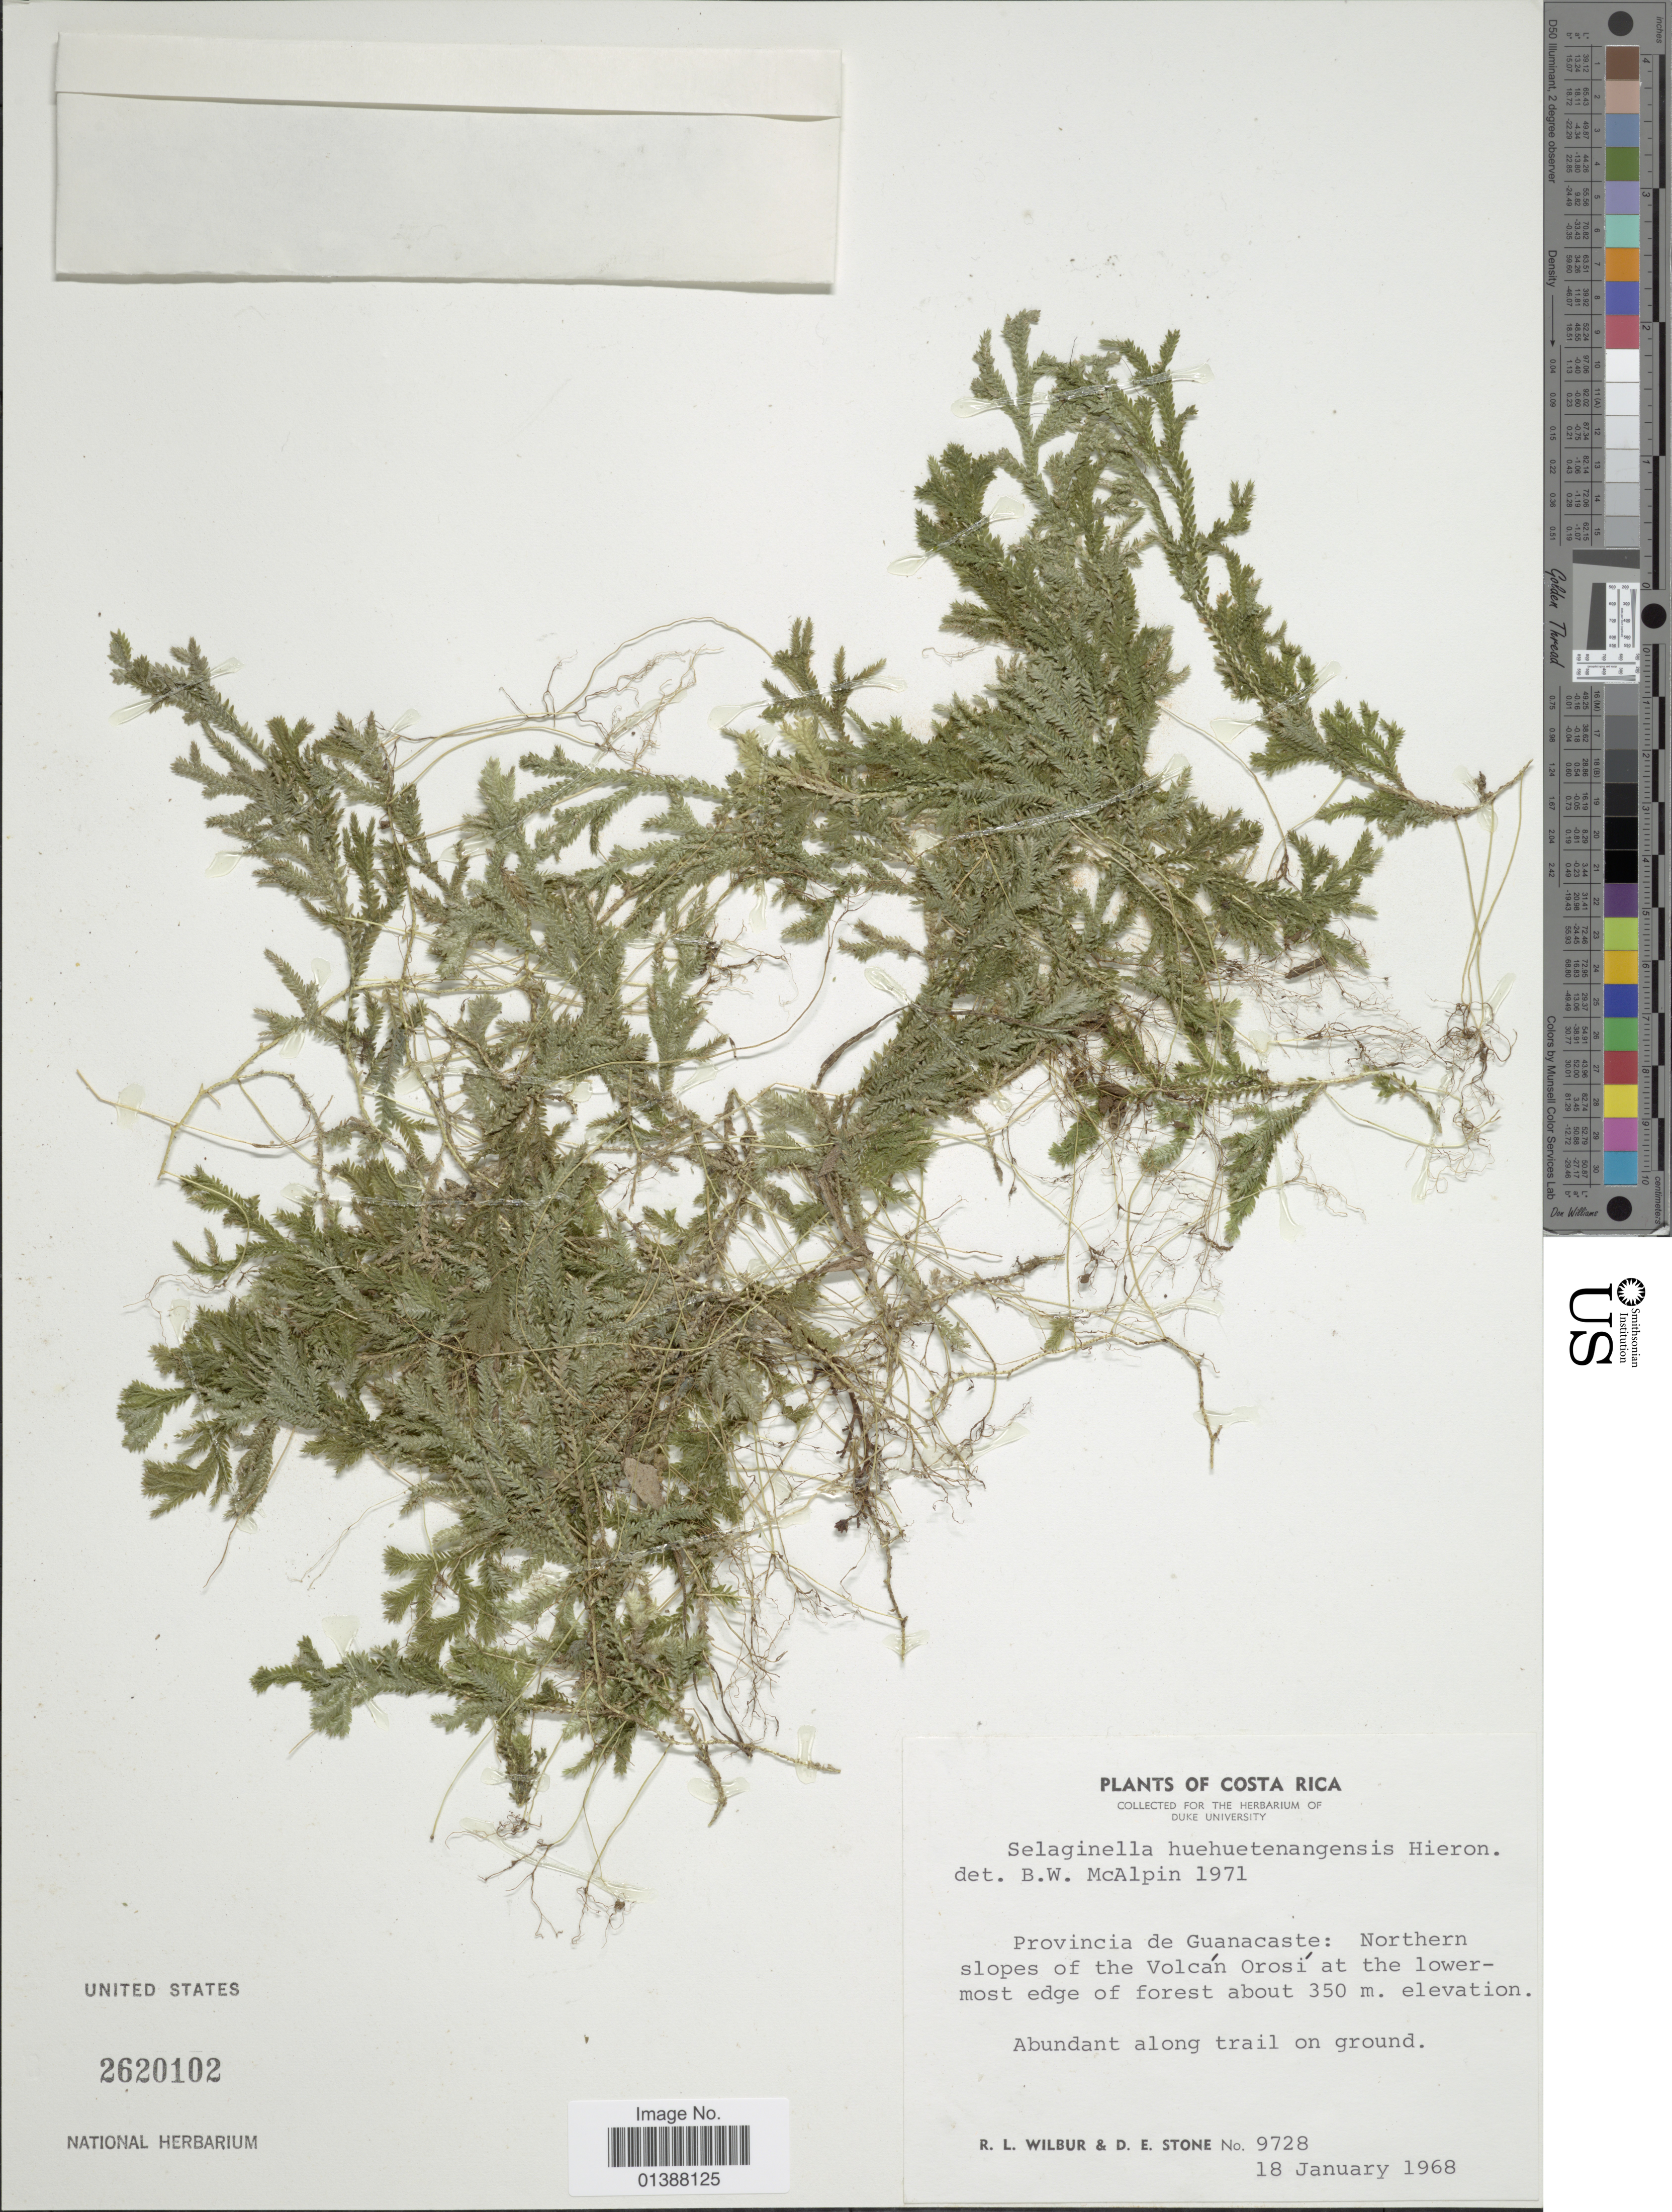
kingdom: Plantae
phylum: Tracheophyta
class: Lycopodiopsida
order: Selaginellales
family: Selaginellaceae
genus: Selaginella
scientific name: Selaginella huehuetenangensis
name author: Hieron.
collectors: R. L. Wilbur & D. E. Stone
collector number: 9728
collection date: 1968-01-18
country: Costa Rica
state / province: Guanacaste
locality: Northern slopes of the Volcán Orosí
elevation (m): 350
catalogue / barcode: US 2620102